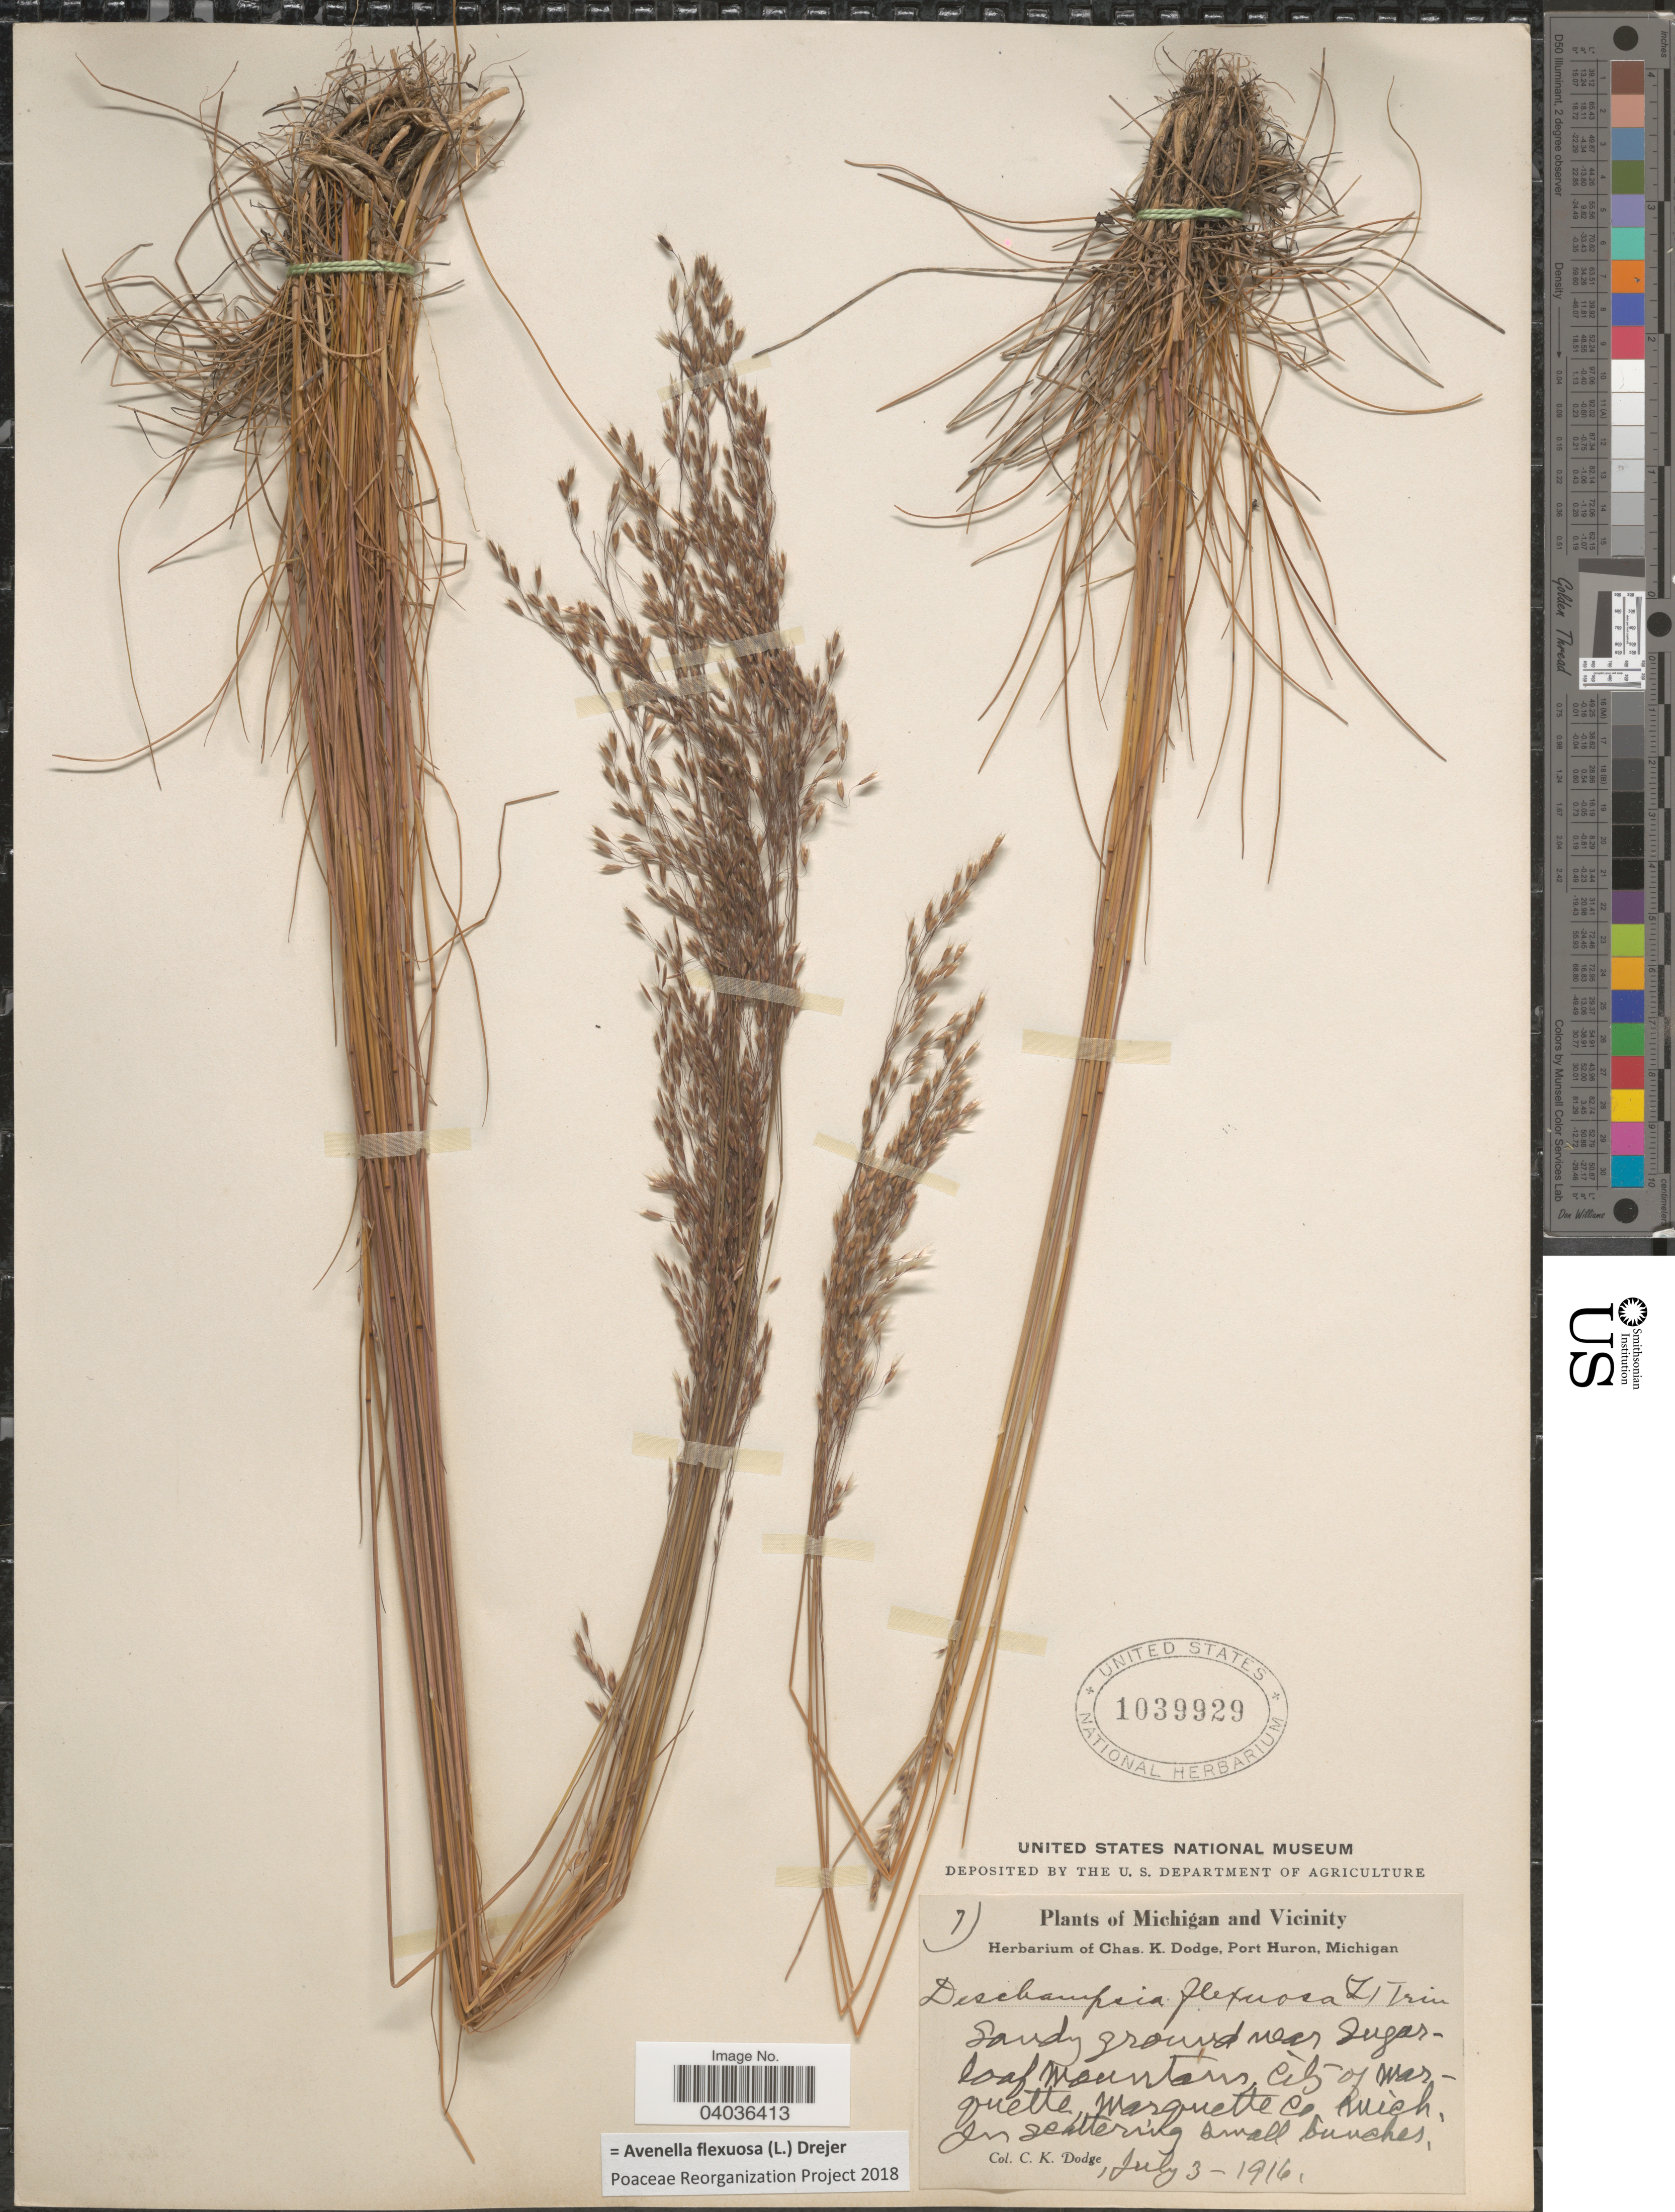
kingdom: Plantae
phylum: Tracheophyta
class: Liliopsida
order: Poales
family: Poaceae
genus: Avenella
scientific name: Avenella flexuosa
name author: (L.) Drejer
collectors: C. K. Dodge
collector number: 7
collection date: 1916-07-03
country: United States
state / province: Michigan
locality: Sandy ground near Sugarloaf Mountains City of Marquette, Marquette Co.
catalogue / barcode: US 1039929